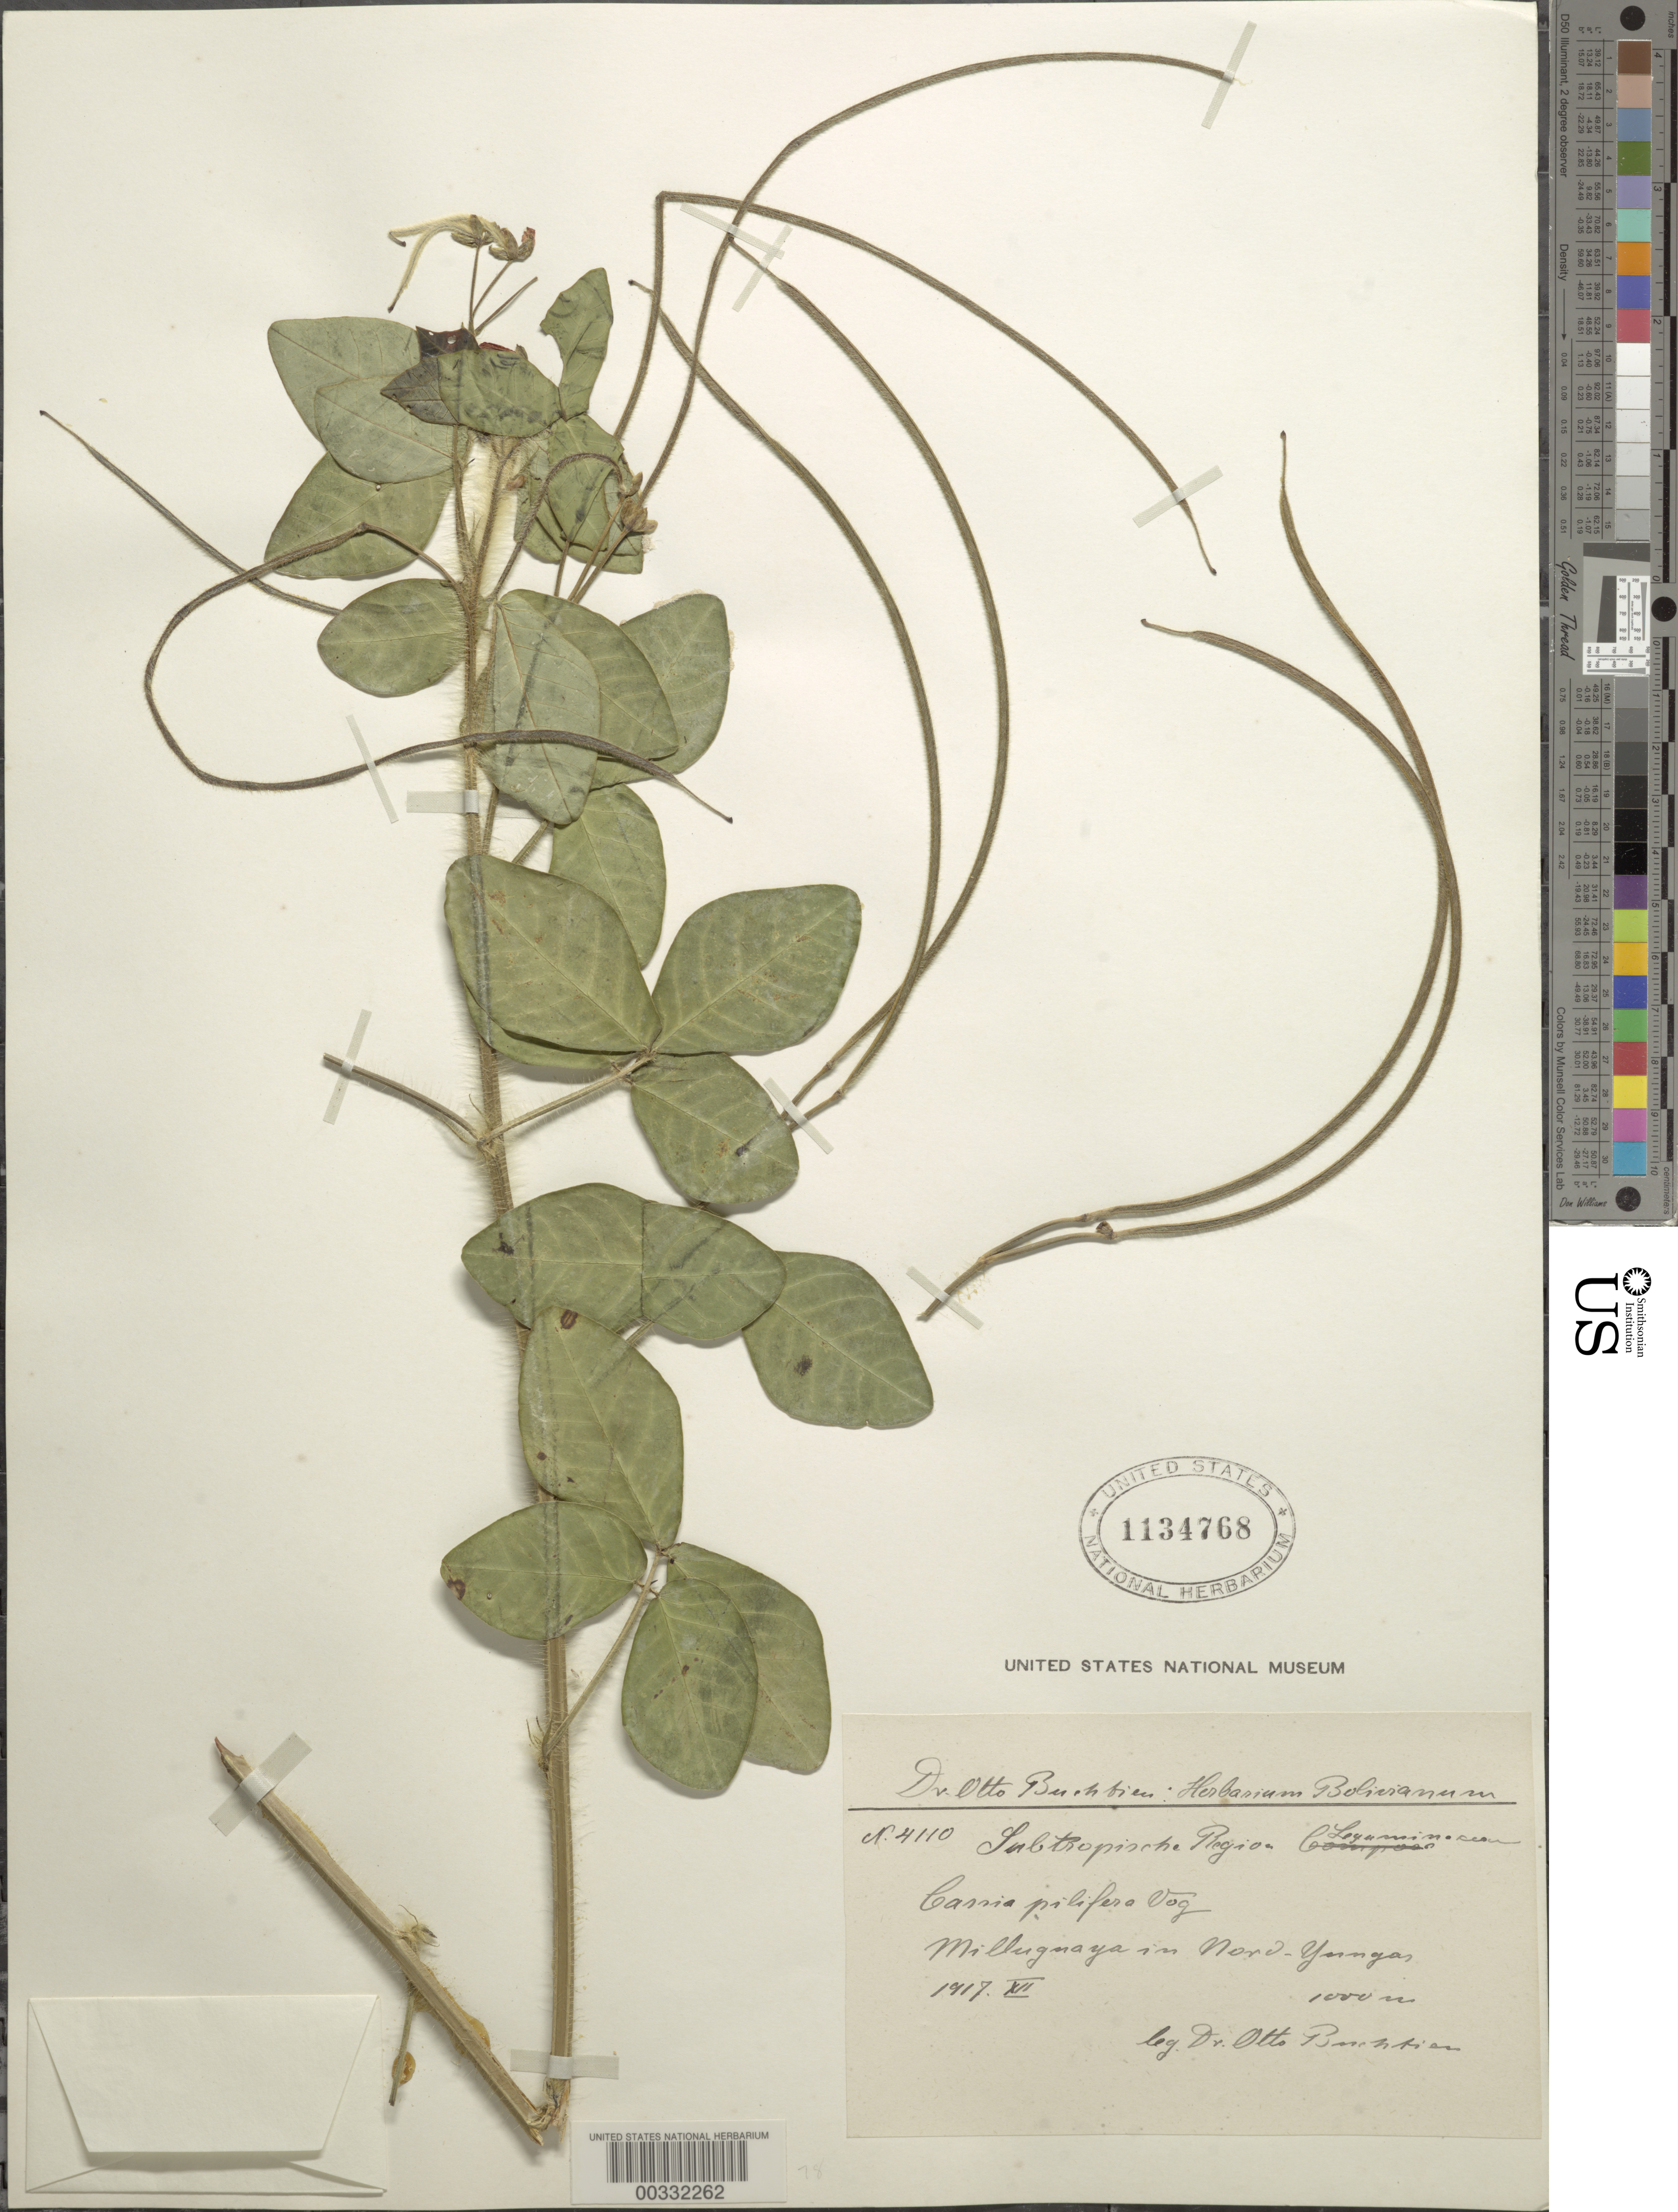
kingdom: Plantae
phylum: Tracheophyta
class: Magnoliopsida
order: Fabales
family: Fabaceae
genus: Senna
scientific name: Senna pilifera var. pilifera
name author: (Vogel) H.S. Irwin & Barneby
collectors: O. Buchtien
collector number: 4110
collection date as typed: Dec 1917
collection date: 1917-12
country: Bolivia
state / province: La Paz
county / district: Nor Yungas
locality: Millugnaya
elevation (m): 1000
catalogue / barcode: US 1134768